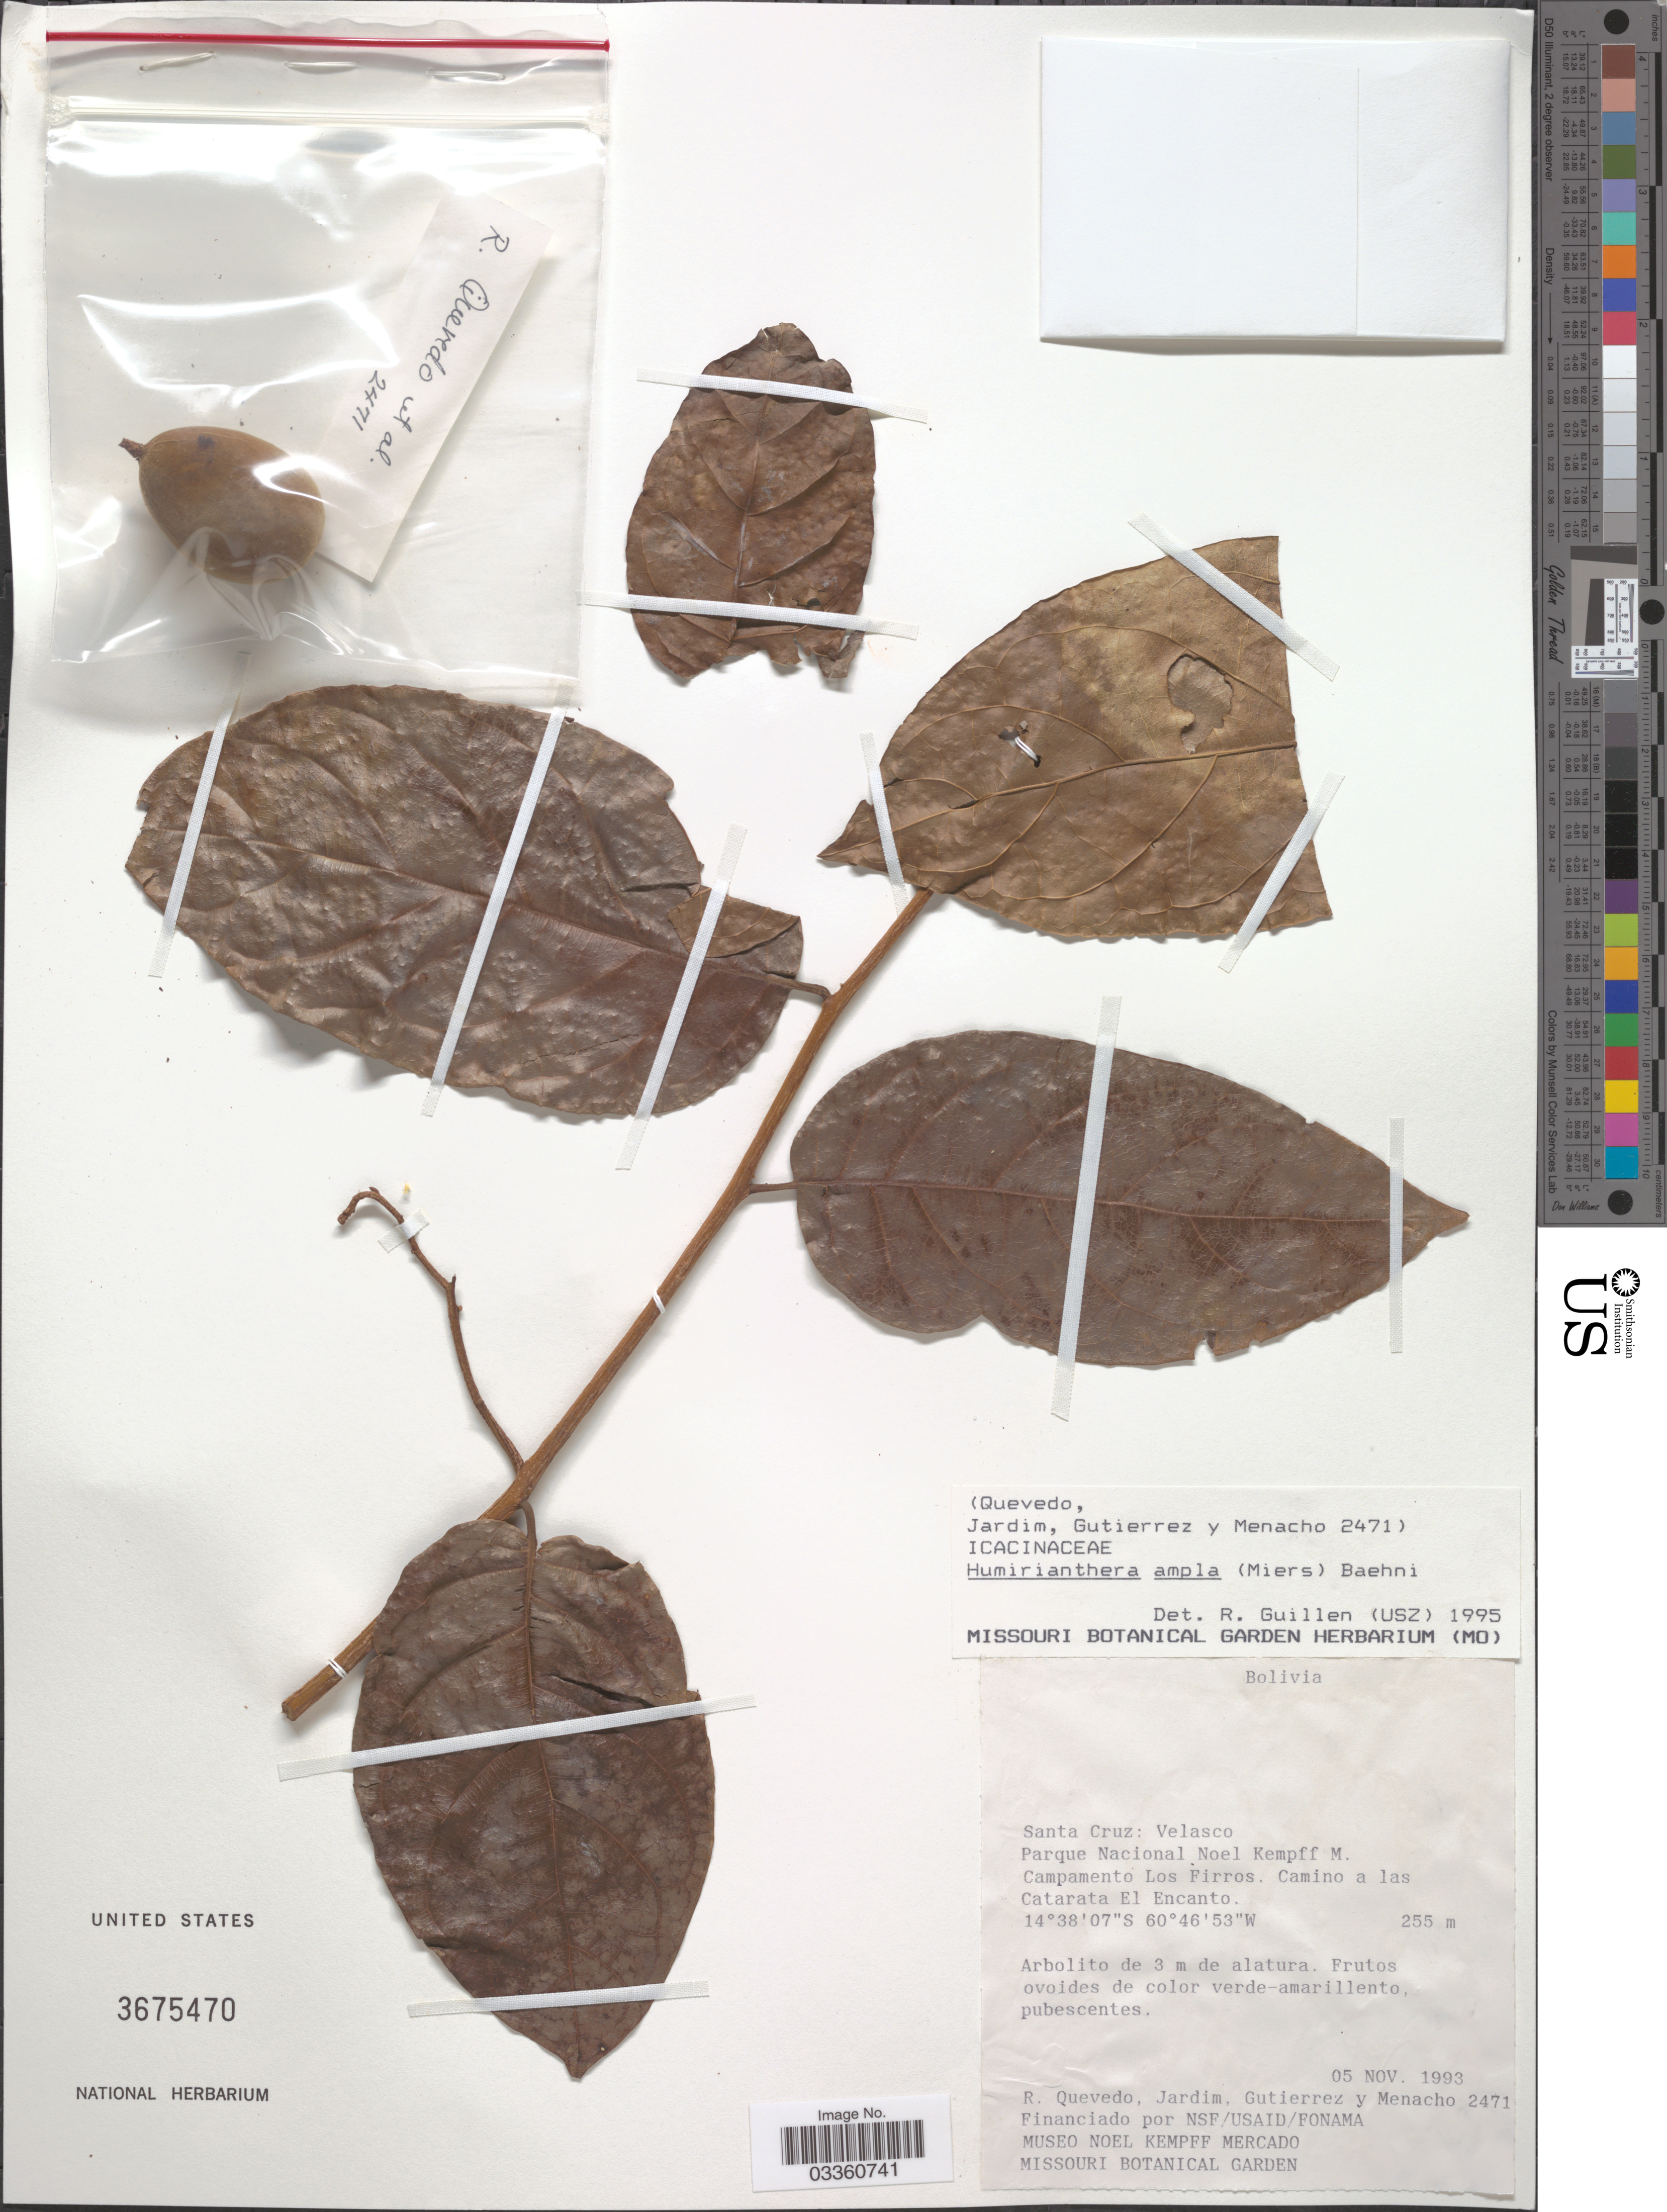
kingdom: Plantae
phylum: Tracheophyta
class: Magnoliopsida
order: Icacinales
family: Icacinaceae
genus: Casimirella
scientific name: Casimirella ampla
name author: (Miers) R.A. Howard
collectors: R. Quevedo, Jardim, --, -. Gutierrez & Menacho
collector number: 2471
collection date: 1993-11-05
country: Bolivia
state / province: Santa Cruz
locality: Velasco, Parque Nacional Noel Kempff M. Campamento Los Firros. Camino a las Catarata El Encanto.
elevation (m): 255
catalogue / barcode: US 3675470